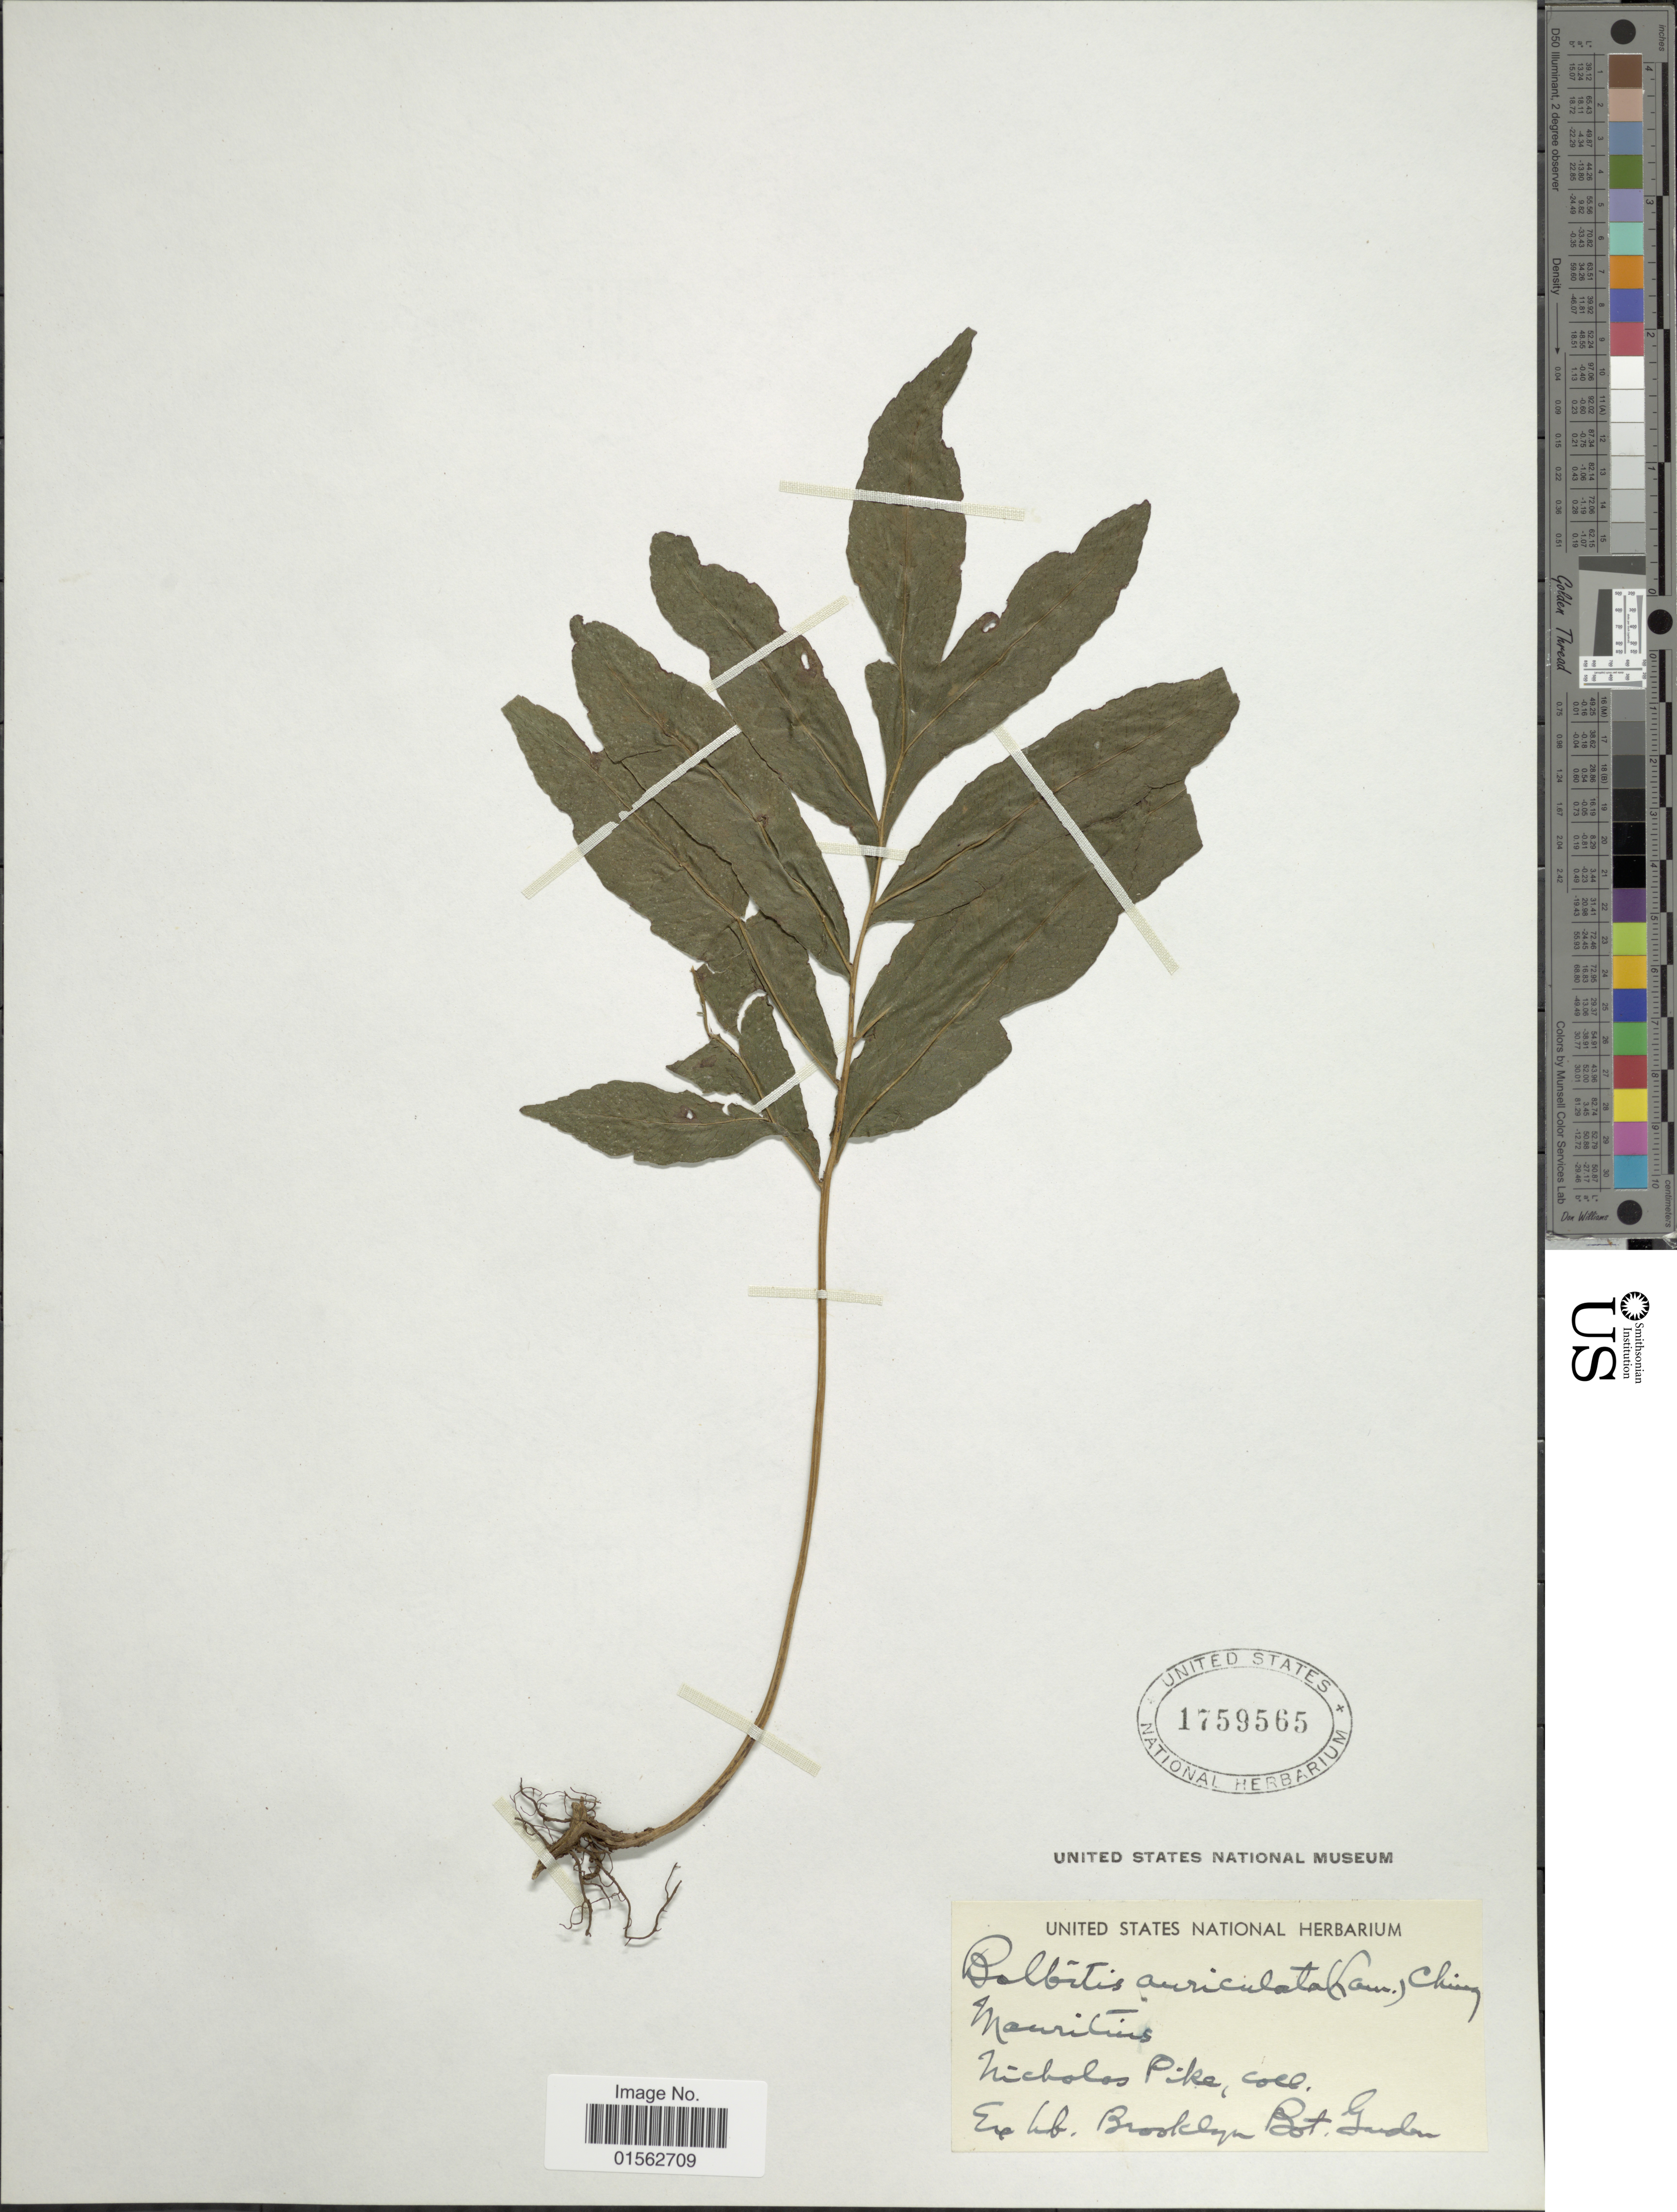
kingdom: Plantae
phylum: Tracheophyta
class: Polypodiopsida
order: Polypodiales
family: Dryopteridaceae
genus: Bolbitis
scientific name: Bolbitis auriculata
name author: (Lam.) Alston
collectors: N. Pike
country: Mauritius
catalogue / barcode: US 1759565